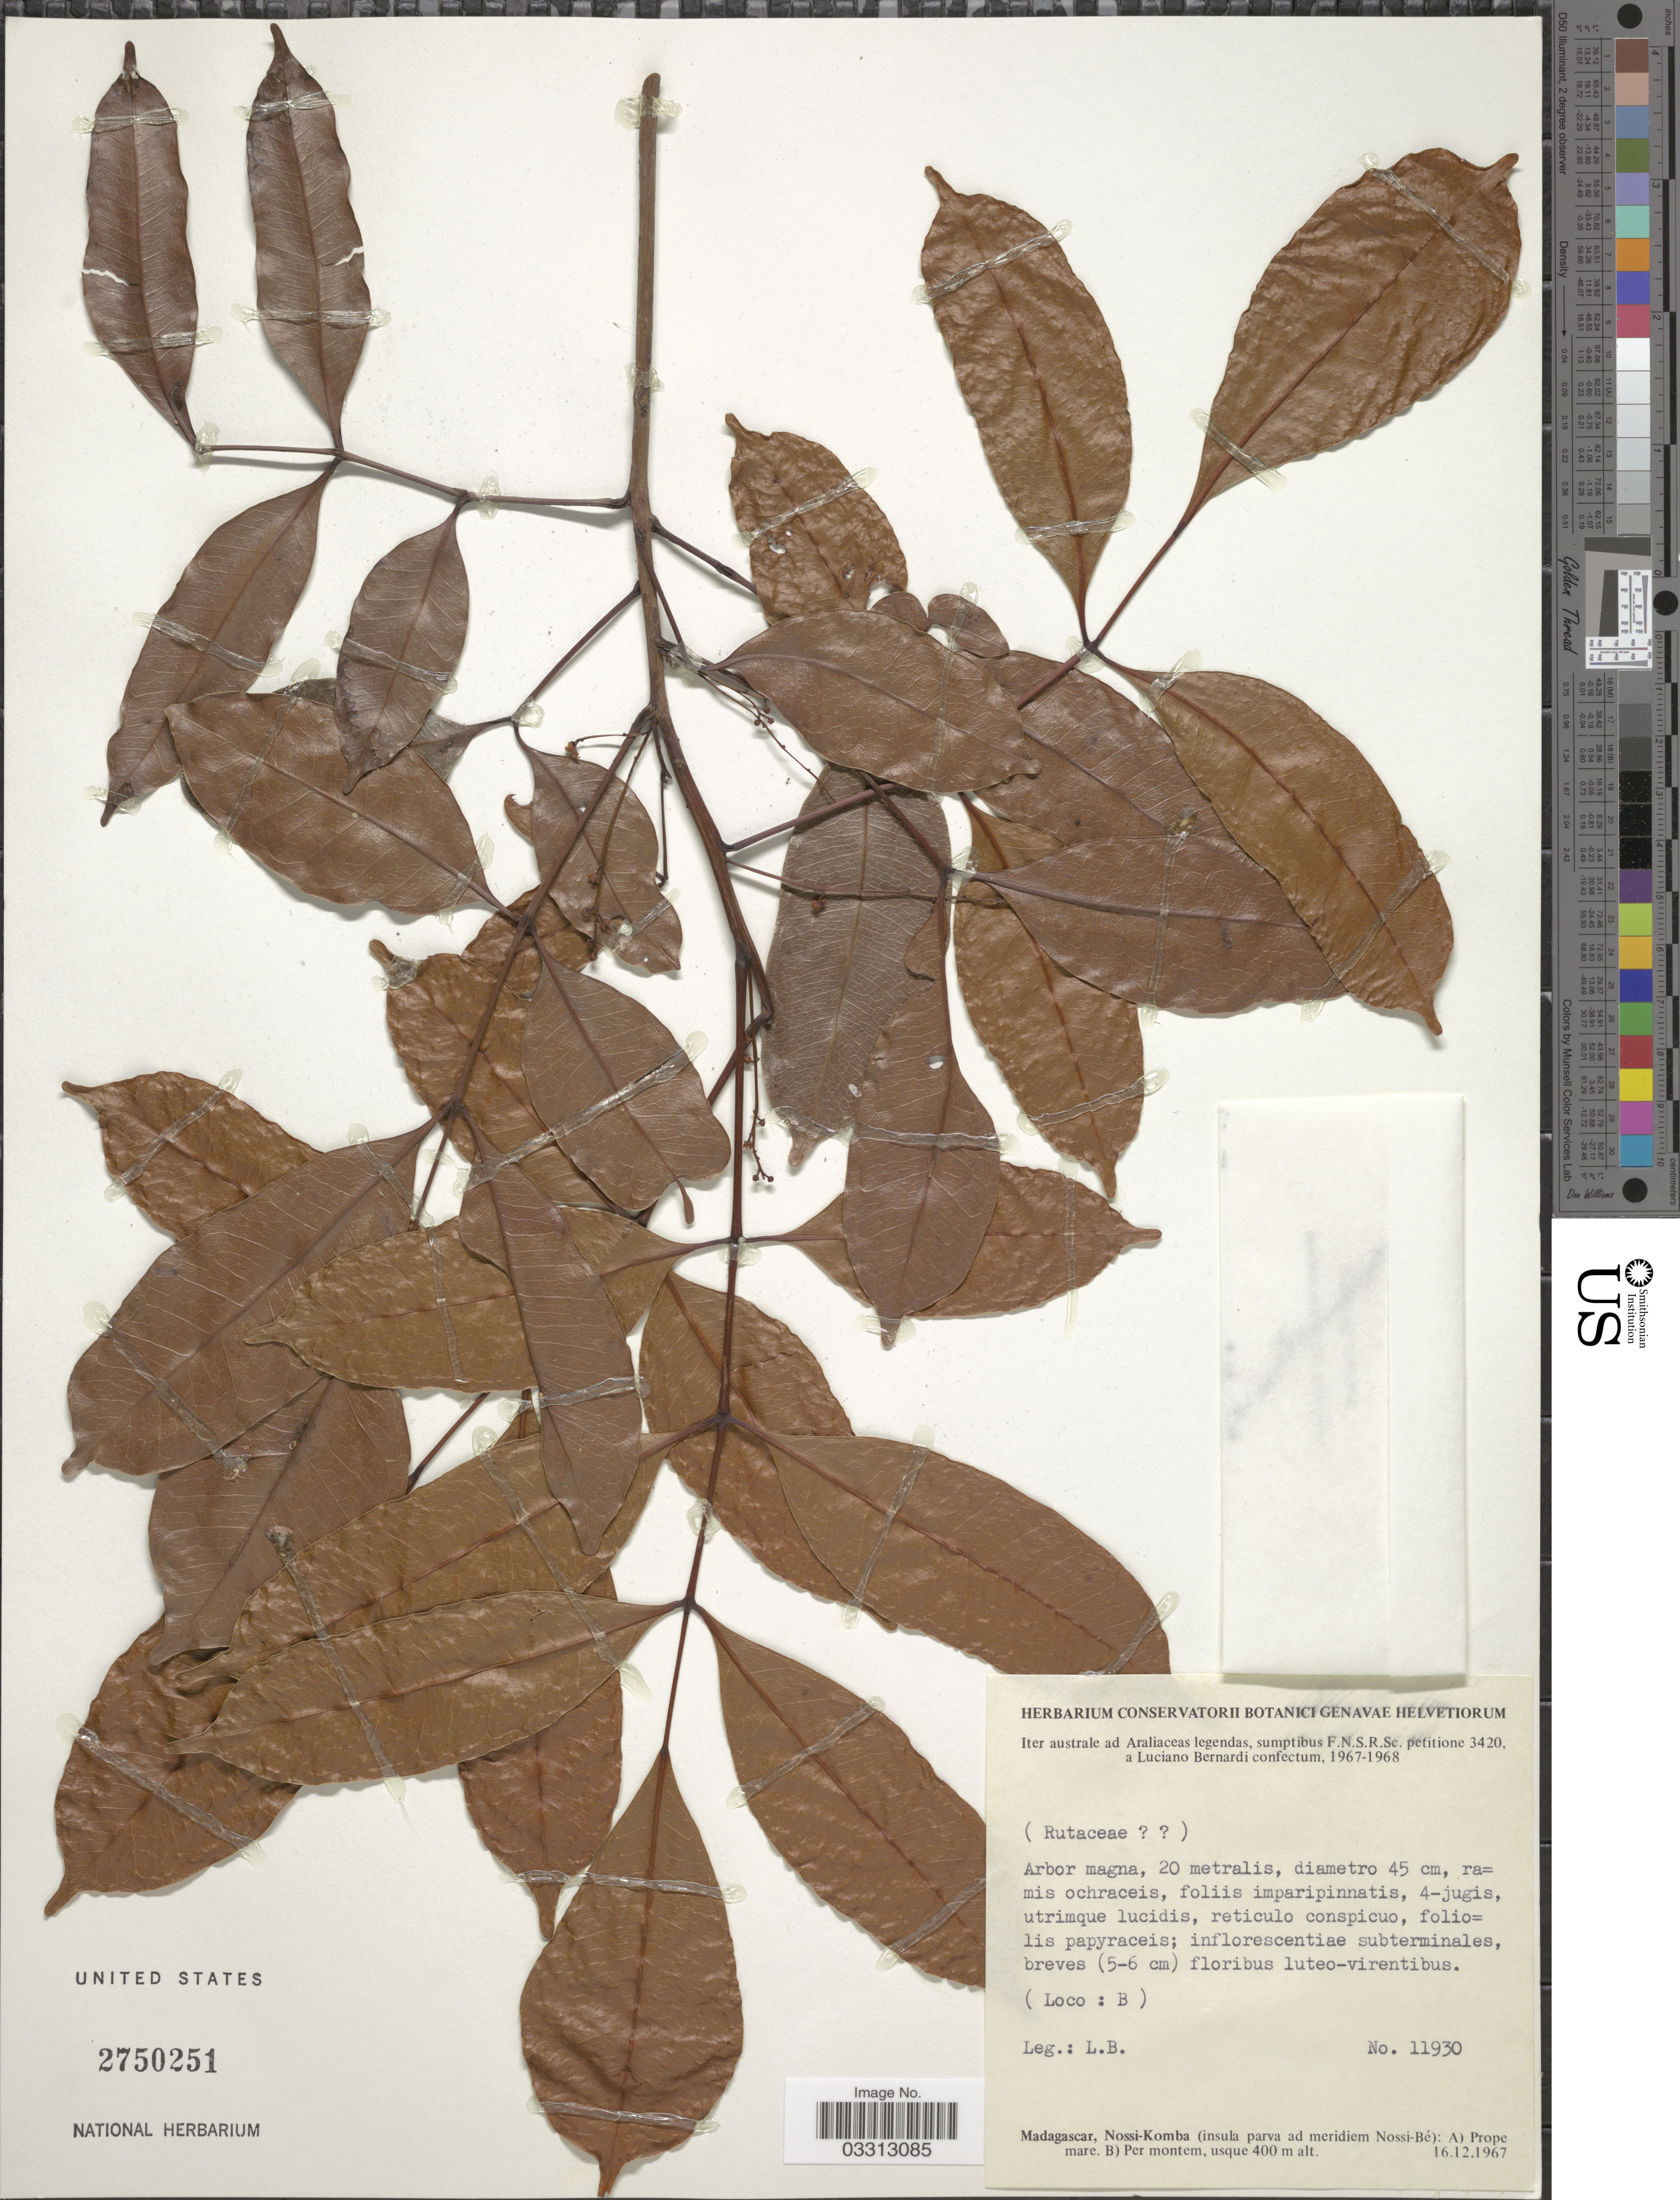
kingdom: Plantae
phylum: Tracheophyta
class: Magnoliopsida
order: Sapindales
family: Rutaceae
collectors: L. Bernardi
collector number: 11930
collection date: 1967-12-16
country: Madagascar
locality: Nossi-Komba (insula parva ad meridiem Nossi-Bé): Per montem.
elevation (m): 400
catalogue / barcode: US 2750251